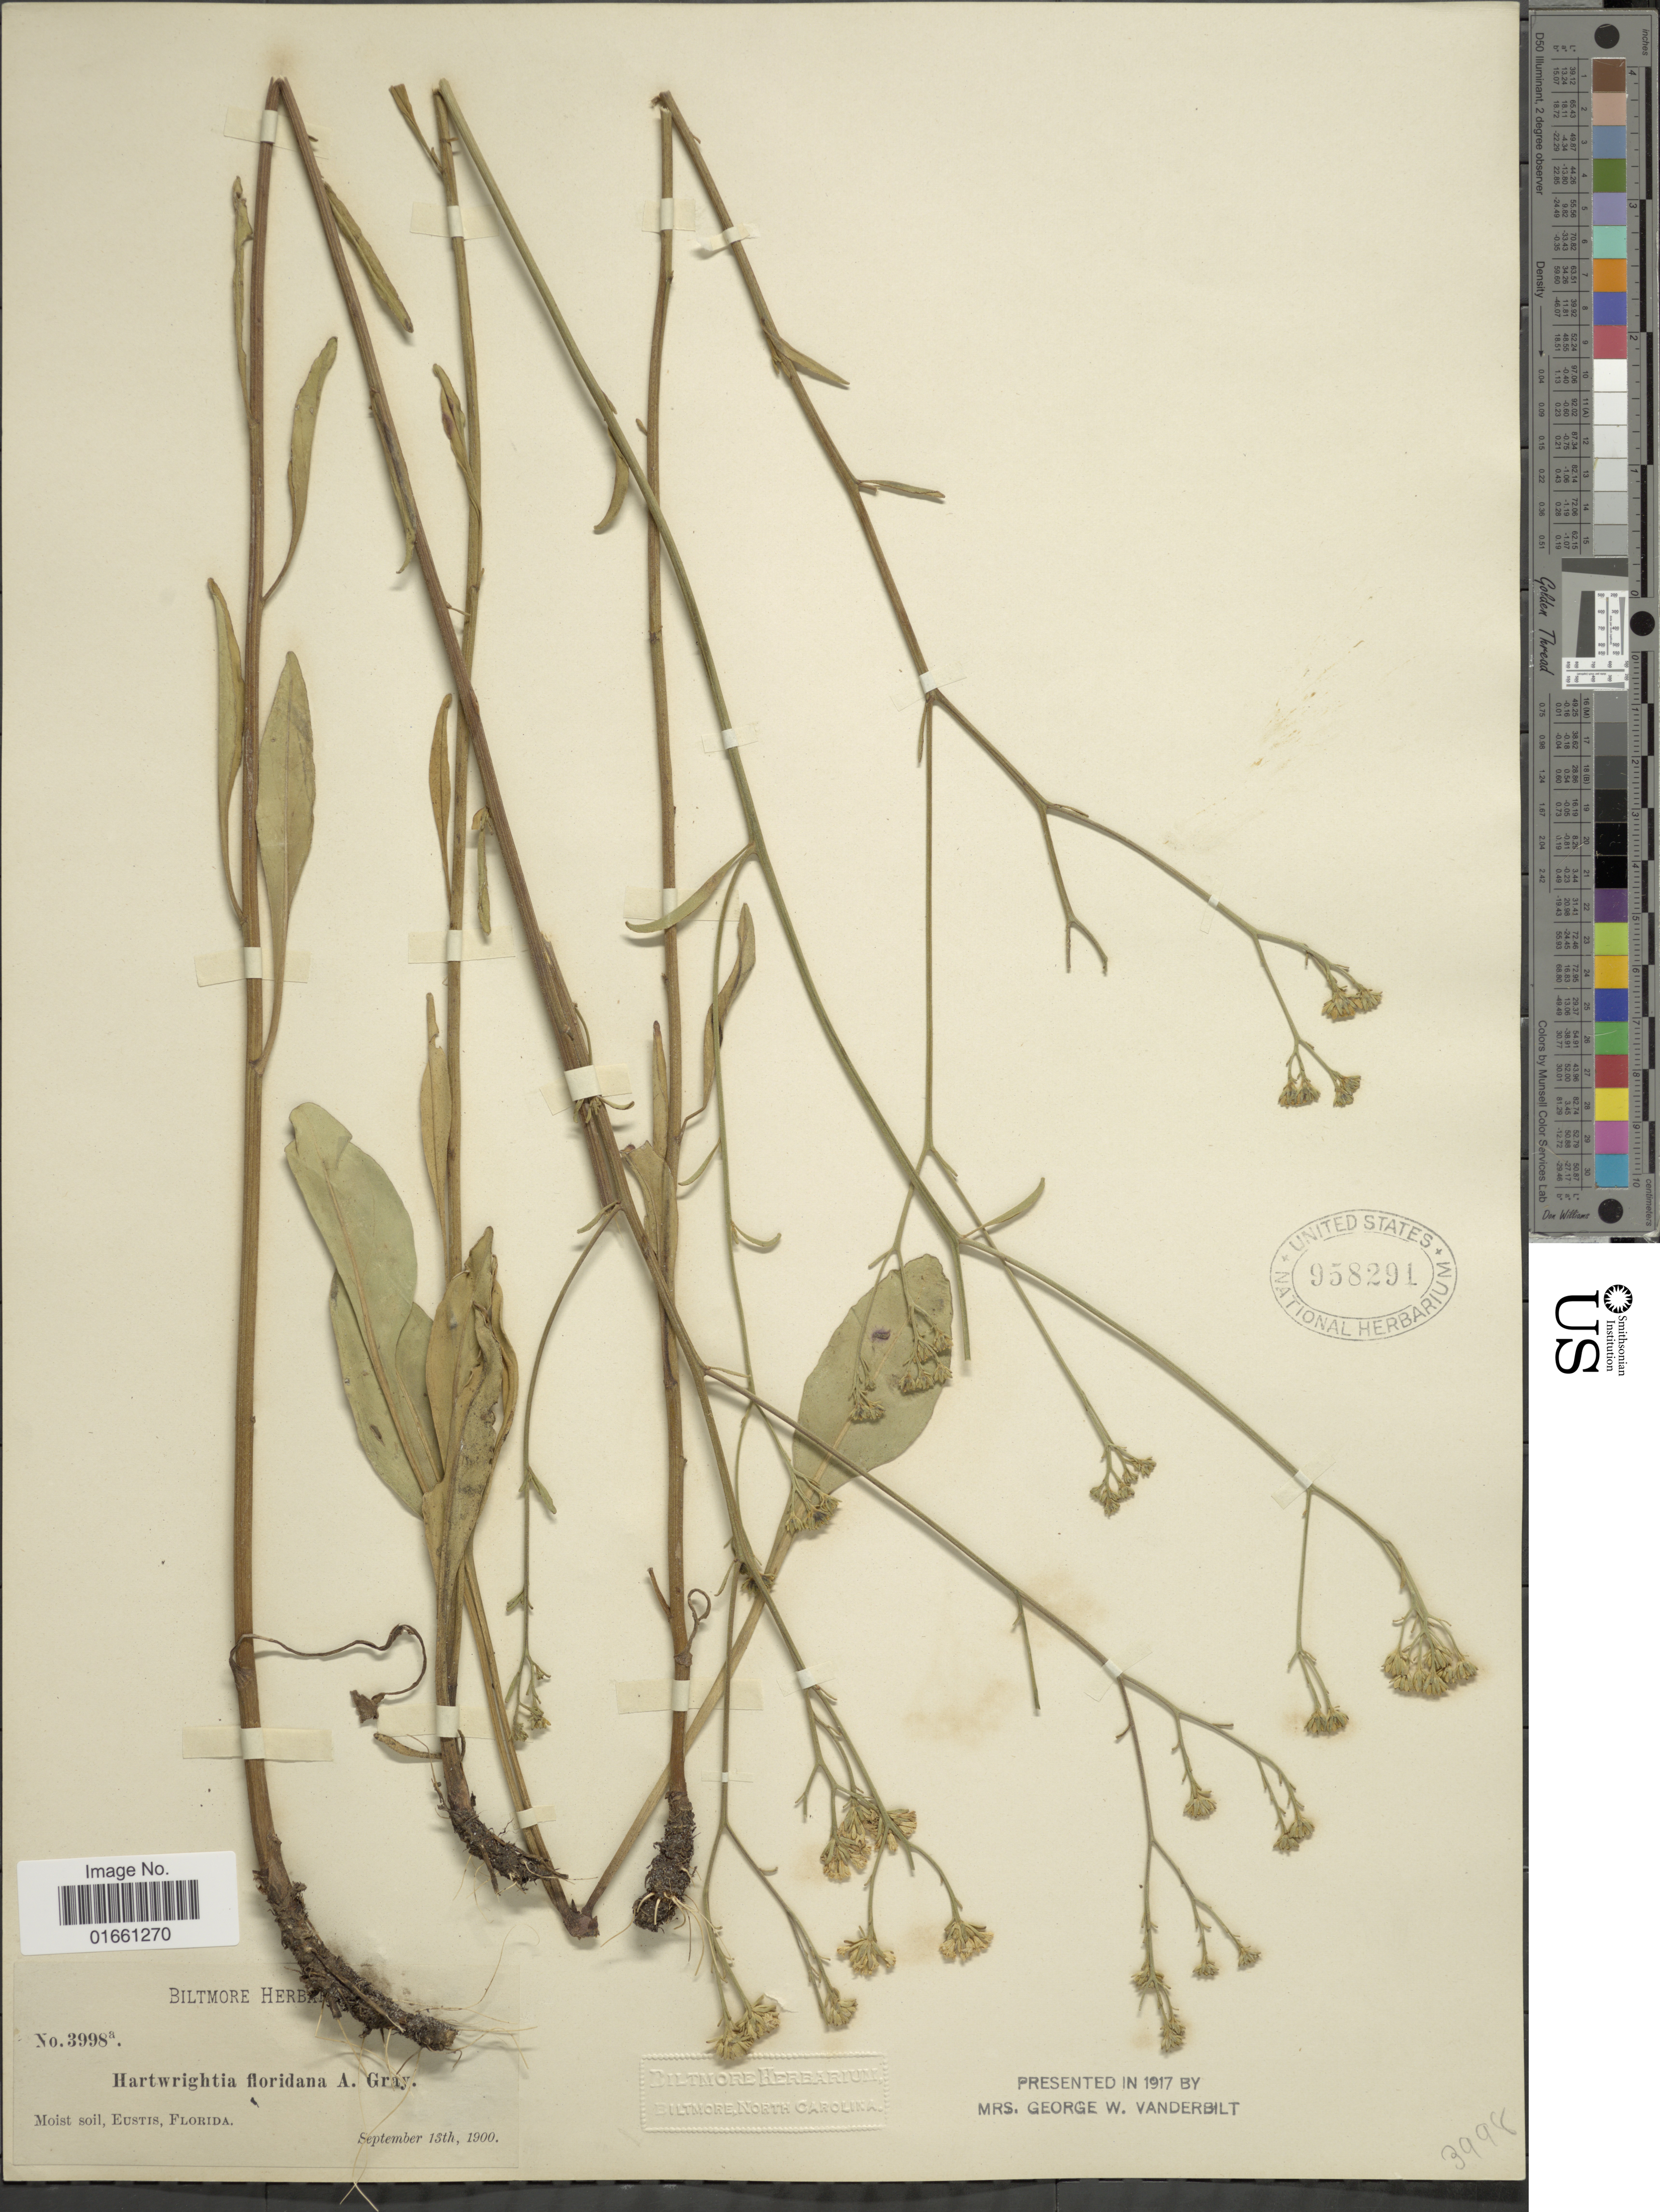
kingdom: Plantae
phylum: Tracheophyta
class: Magnoliopsida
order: Asterales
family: Asteraceae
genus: Hartwrightia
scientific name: Hartwrightia floridana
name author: A. Gray ex S. Watson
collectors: ex herb. Biltmore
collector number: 3998 b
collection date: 1900-11-15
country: United States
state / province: Florida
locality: Moist soil, Eustis.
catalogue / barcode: US 958291